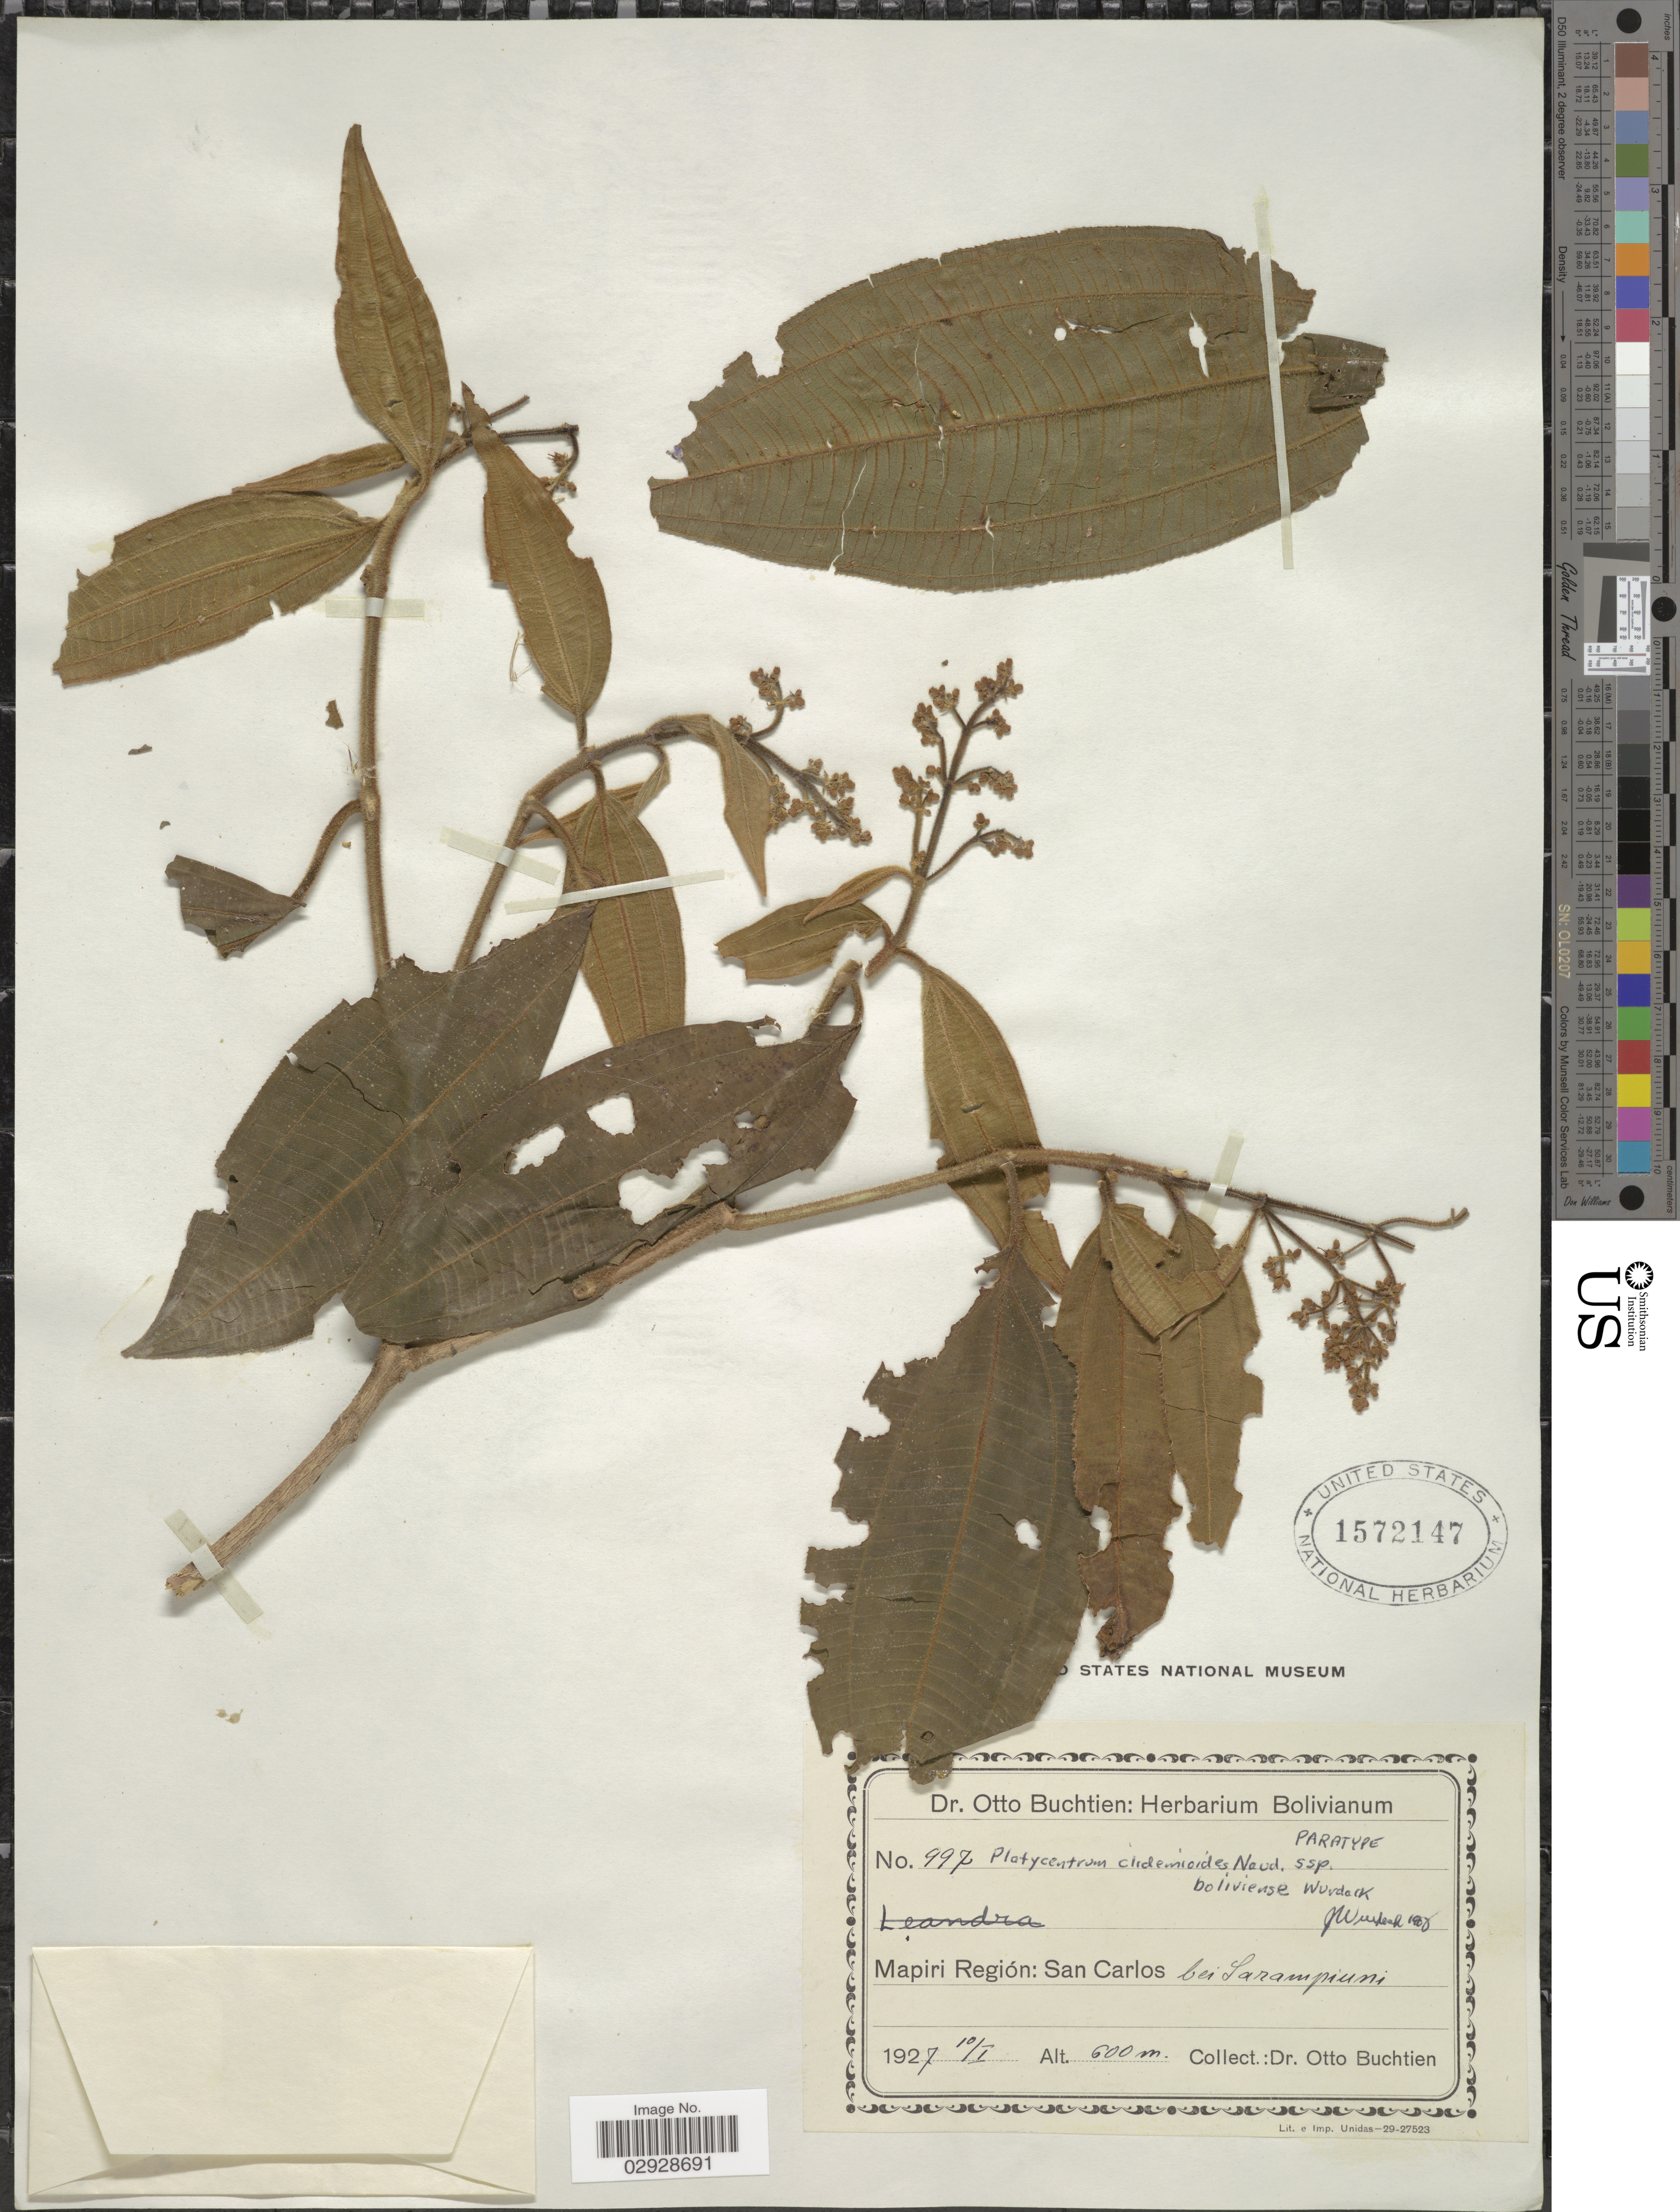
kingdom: Plantae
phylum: Tracheophyta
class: Magnoliopsida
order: Myrtales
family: Melastomataceae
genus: Leandra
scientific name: Leandra clidemioides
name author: (Naudin) Wurdack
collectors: O. Buchtien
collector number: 997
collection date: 1927-01-10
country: Bolivia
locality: Mapiri Región: San Carlos bei Sarampiuni.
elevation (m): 600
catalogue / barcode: US 1572147